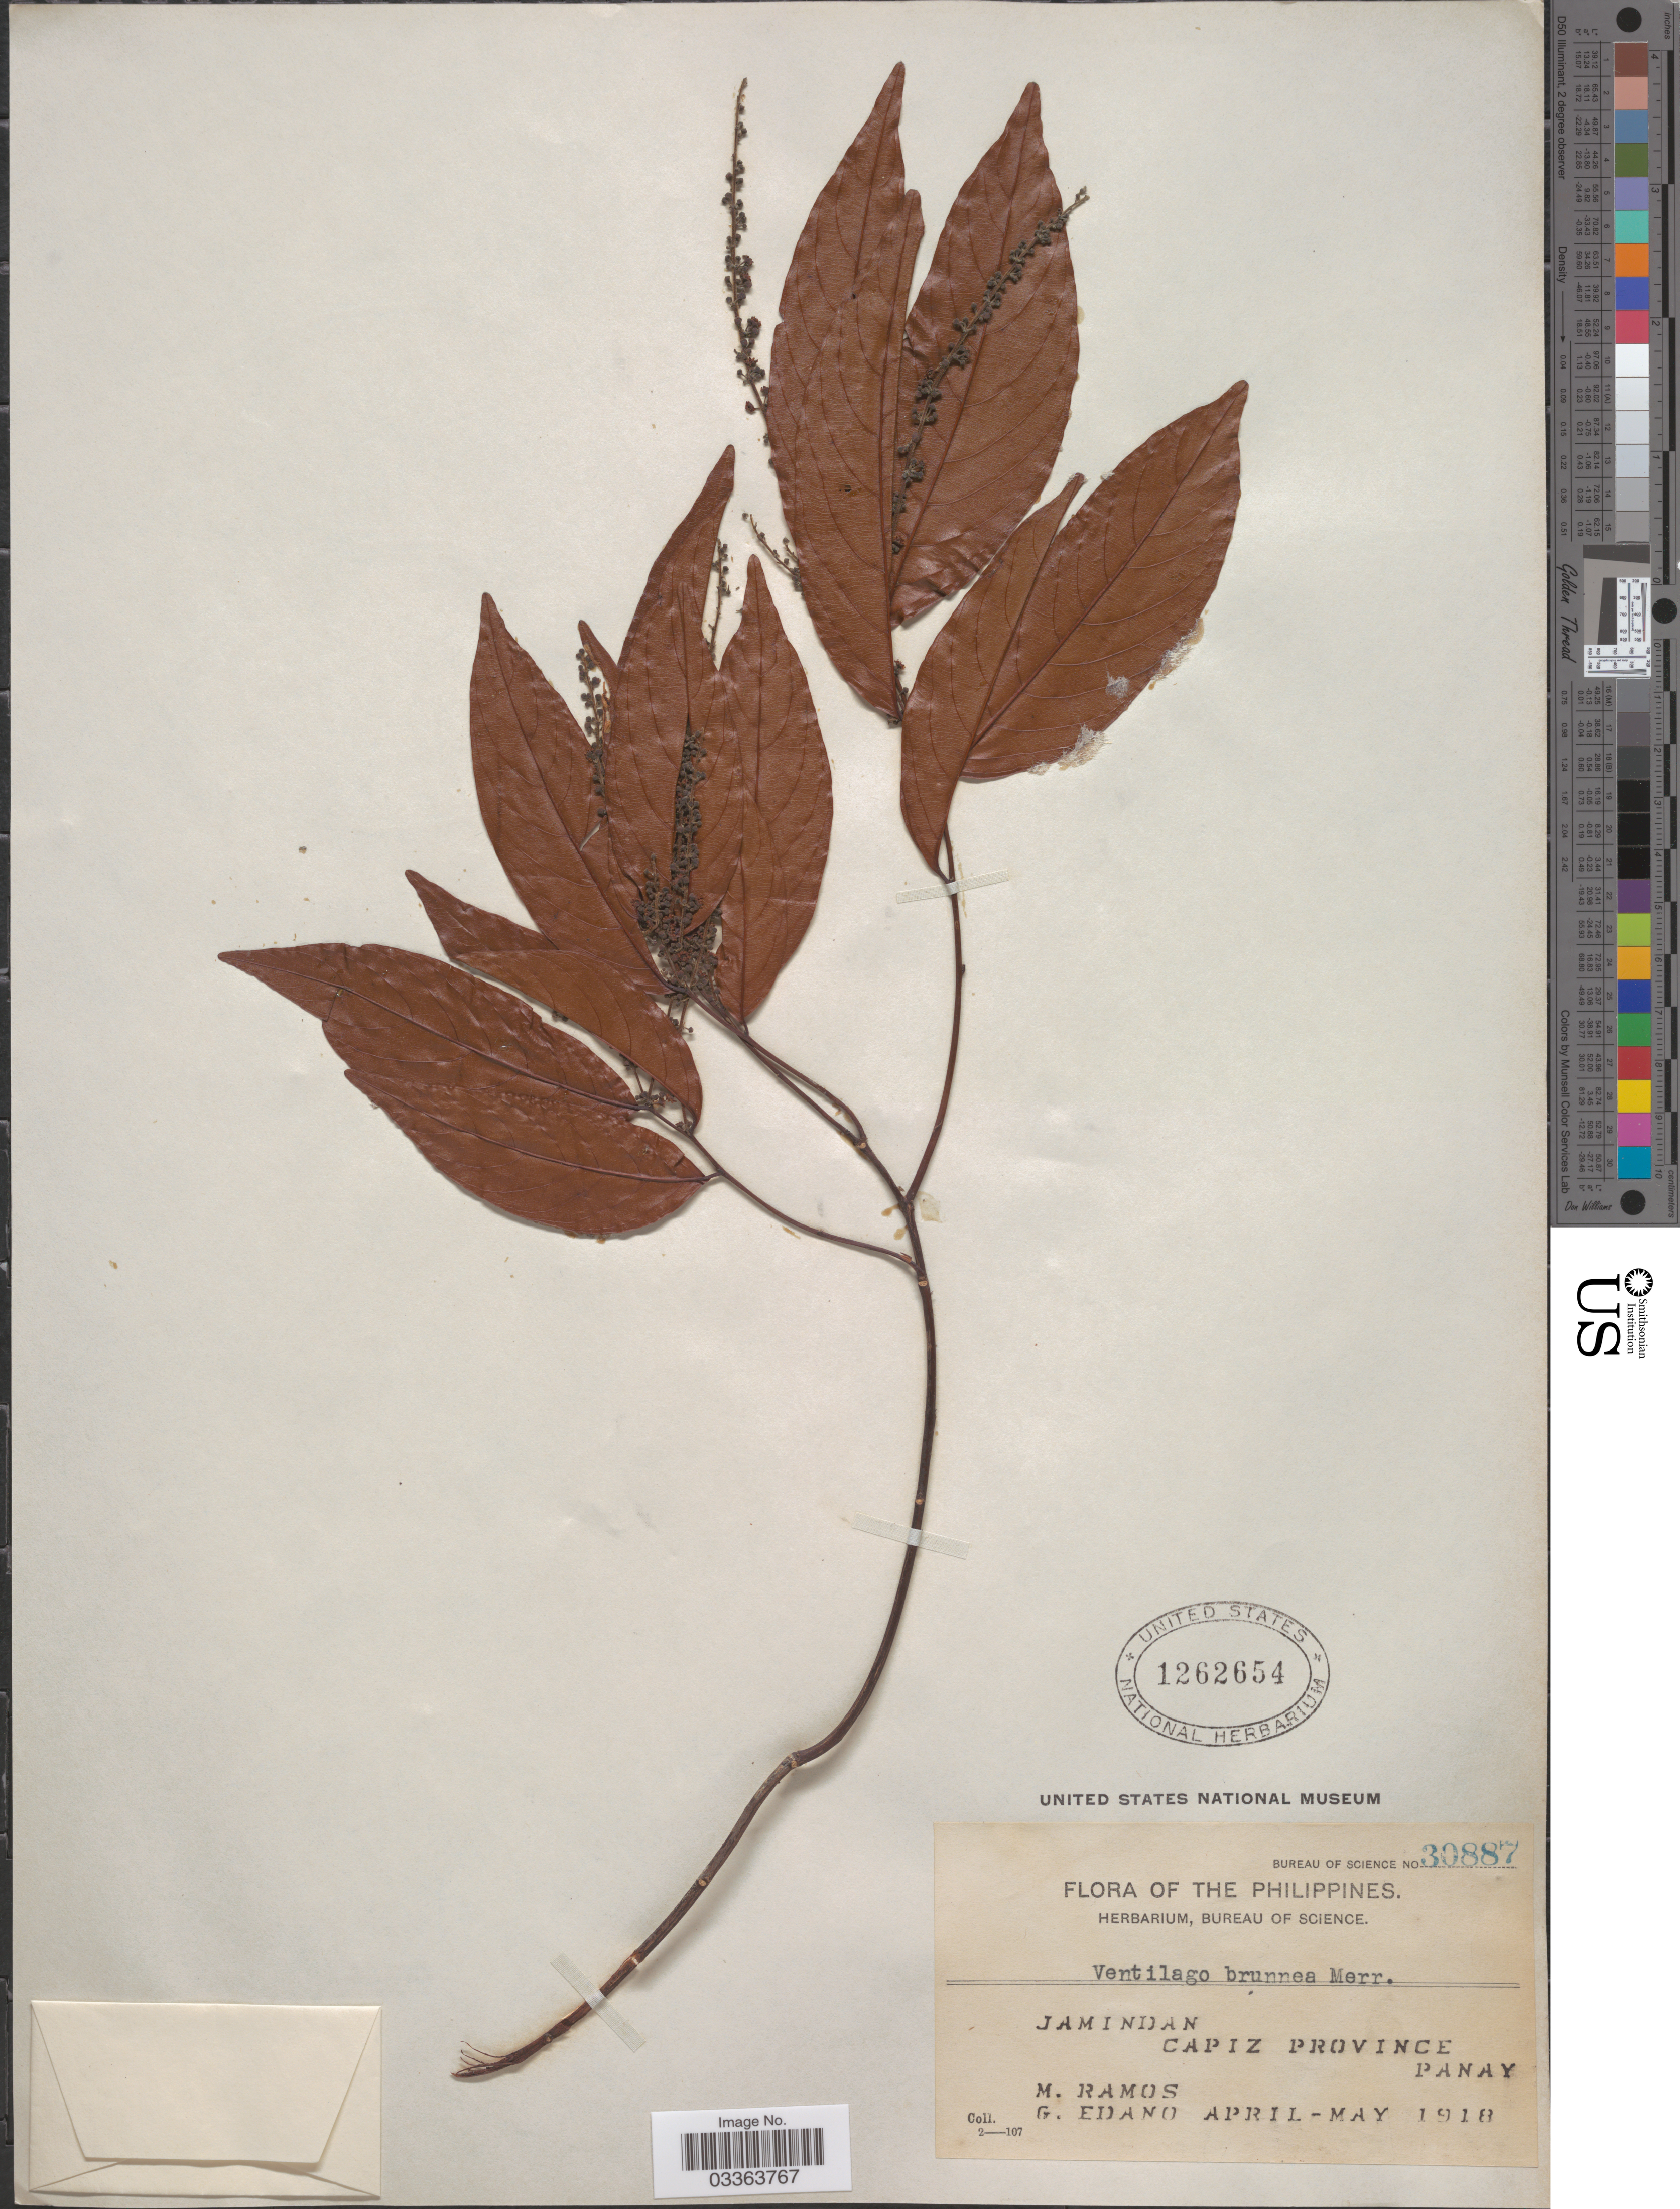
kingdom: Plantae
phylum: Tracheophyta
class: Magnoliopsida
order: Rosales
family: Rhamnaceae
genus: Ventilago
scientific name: Ventilago brunnea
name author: Merr.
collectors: M. Ramos & G. Edaño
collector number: Bureau of Science 30887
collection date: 1918-04/1918-05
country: Philippines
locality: Jamindan. Capiz Province. Panay.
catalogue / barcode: US 1262654